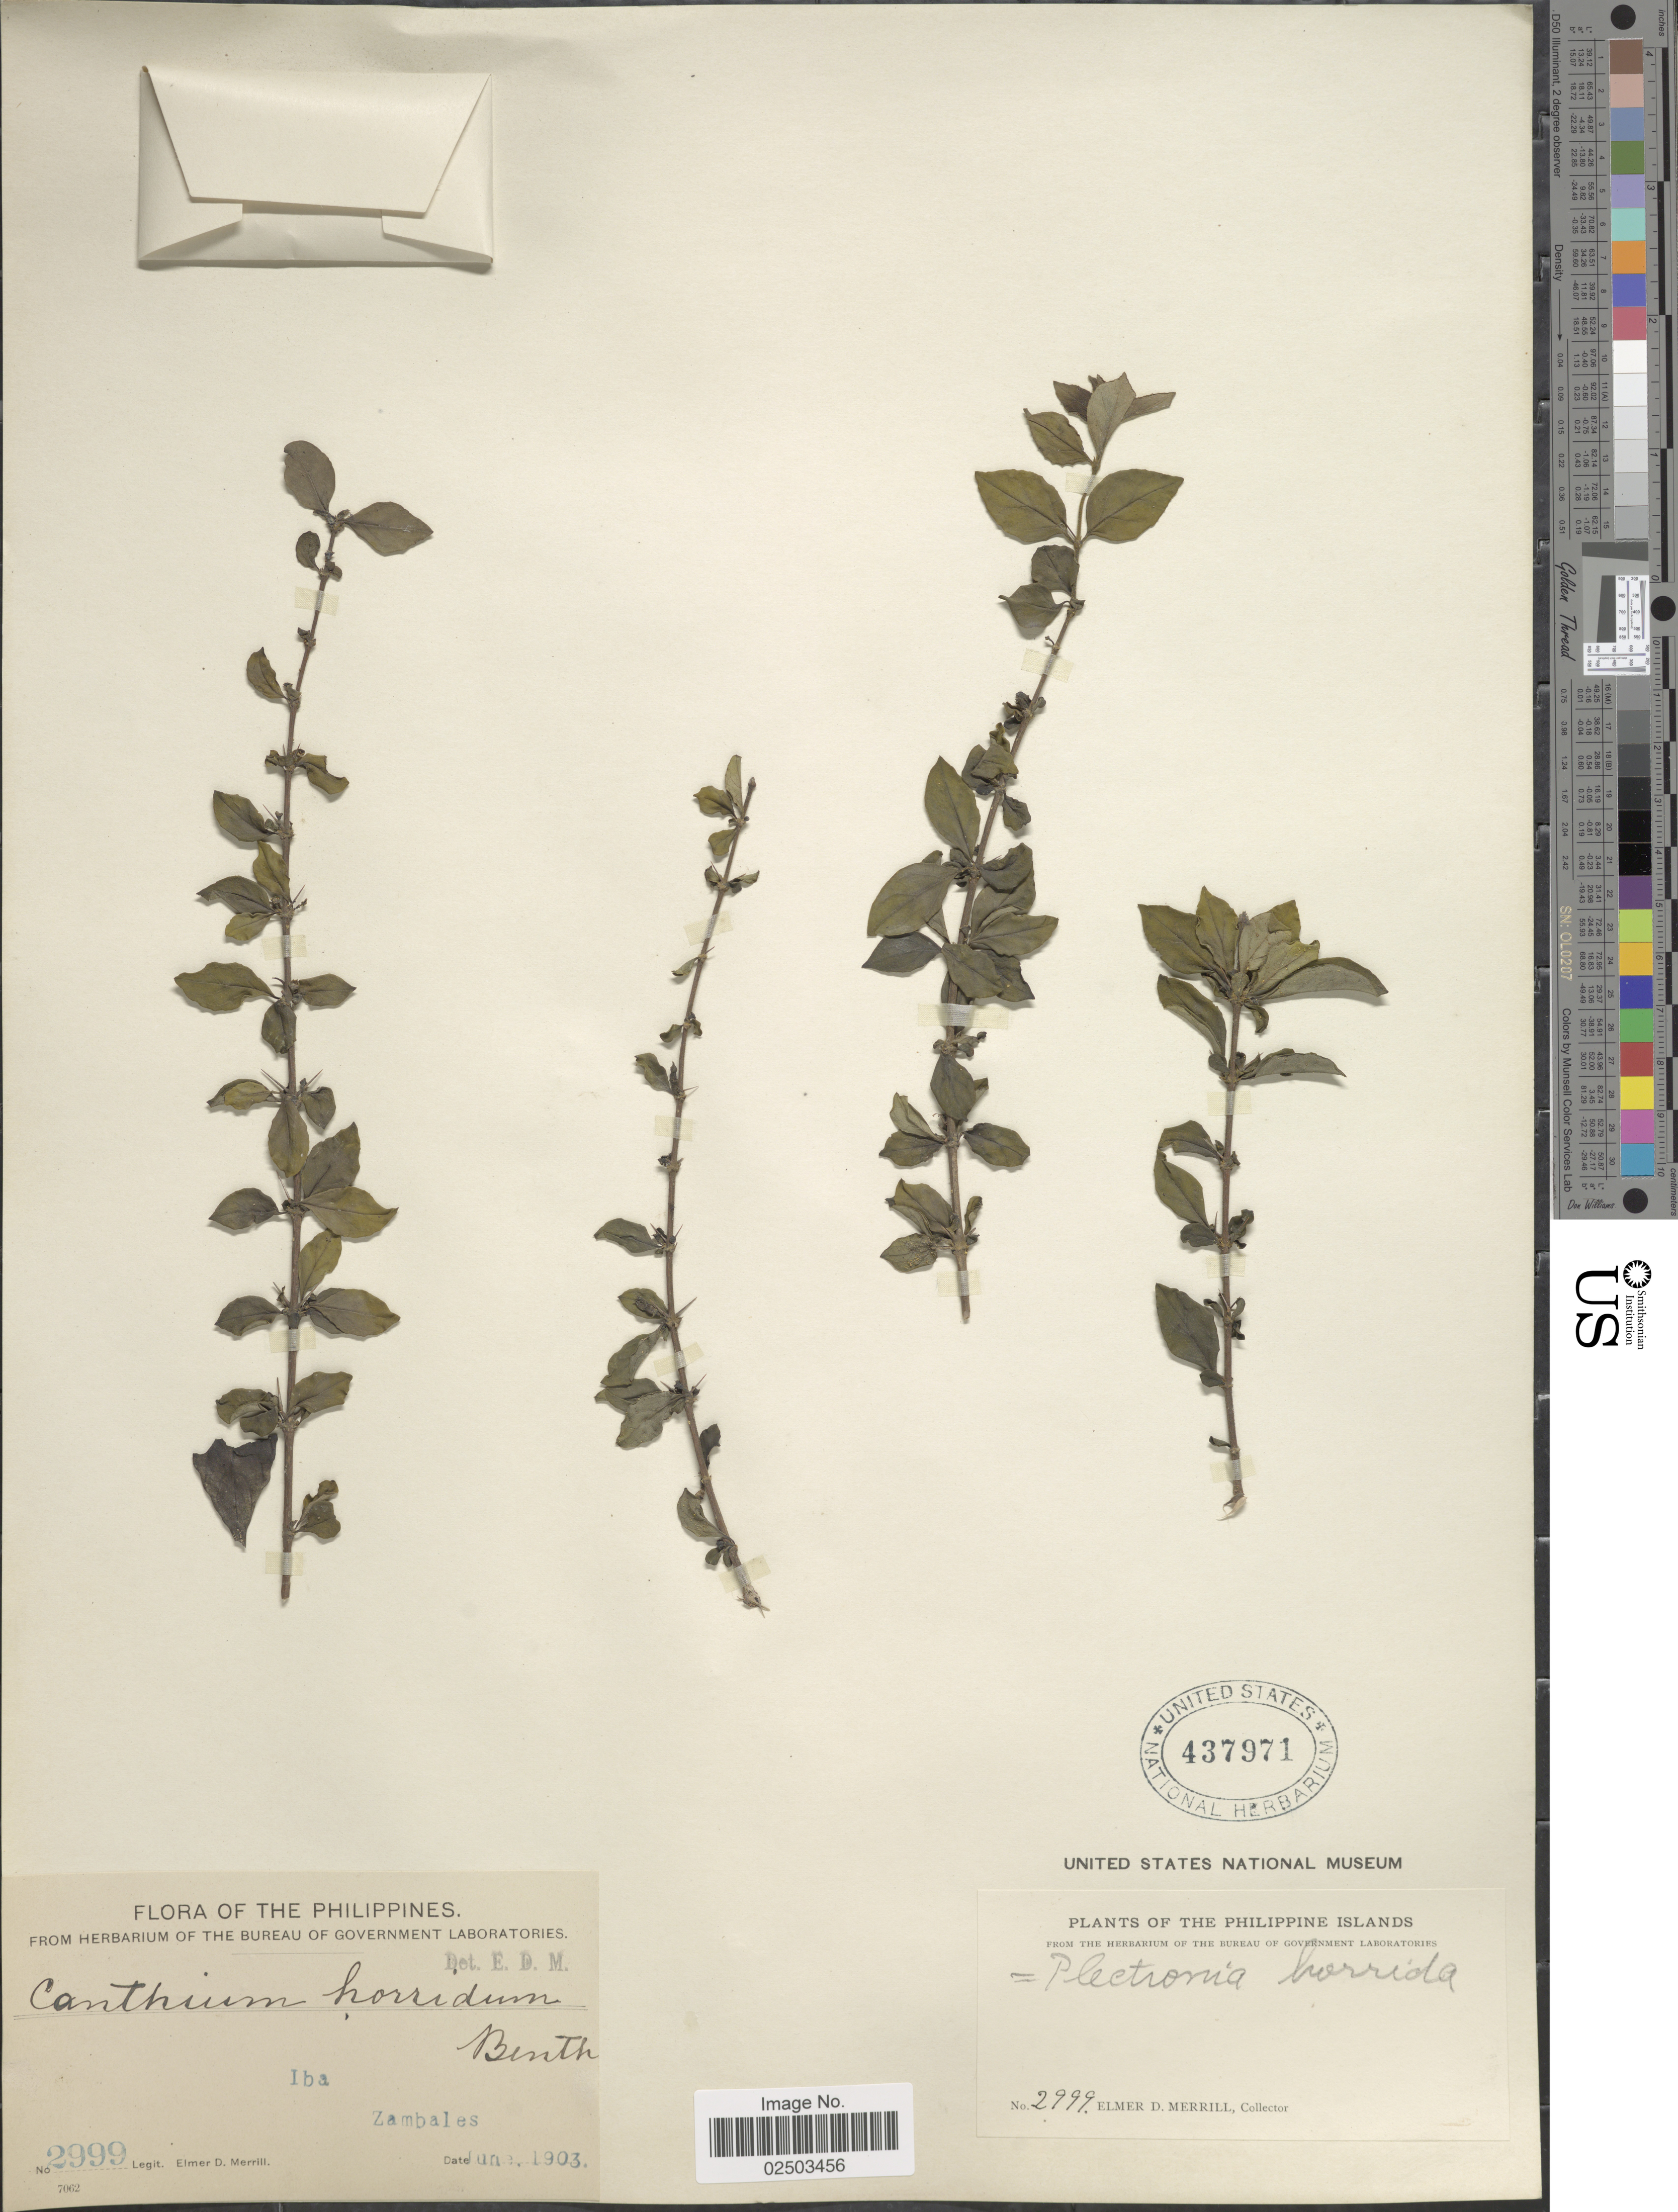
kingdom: Plantae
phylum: Tracheophyta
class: Magnoliopsida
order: Gentianales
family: Rubiaceae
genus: Canthium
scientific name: Canthium horridum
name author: Blume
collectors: E. D. Merrill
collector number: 2999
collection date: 1903-06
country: Philippines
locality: Philippine Islands, Iba, Zambales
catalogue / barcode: US 437971